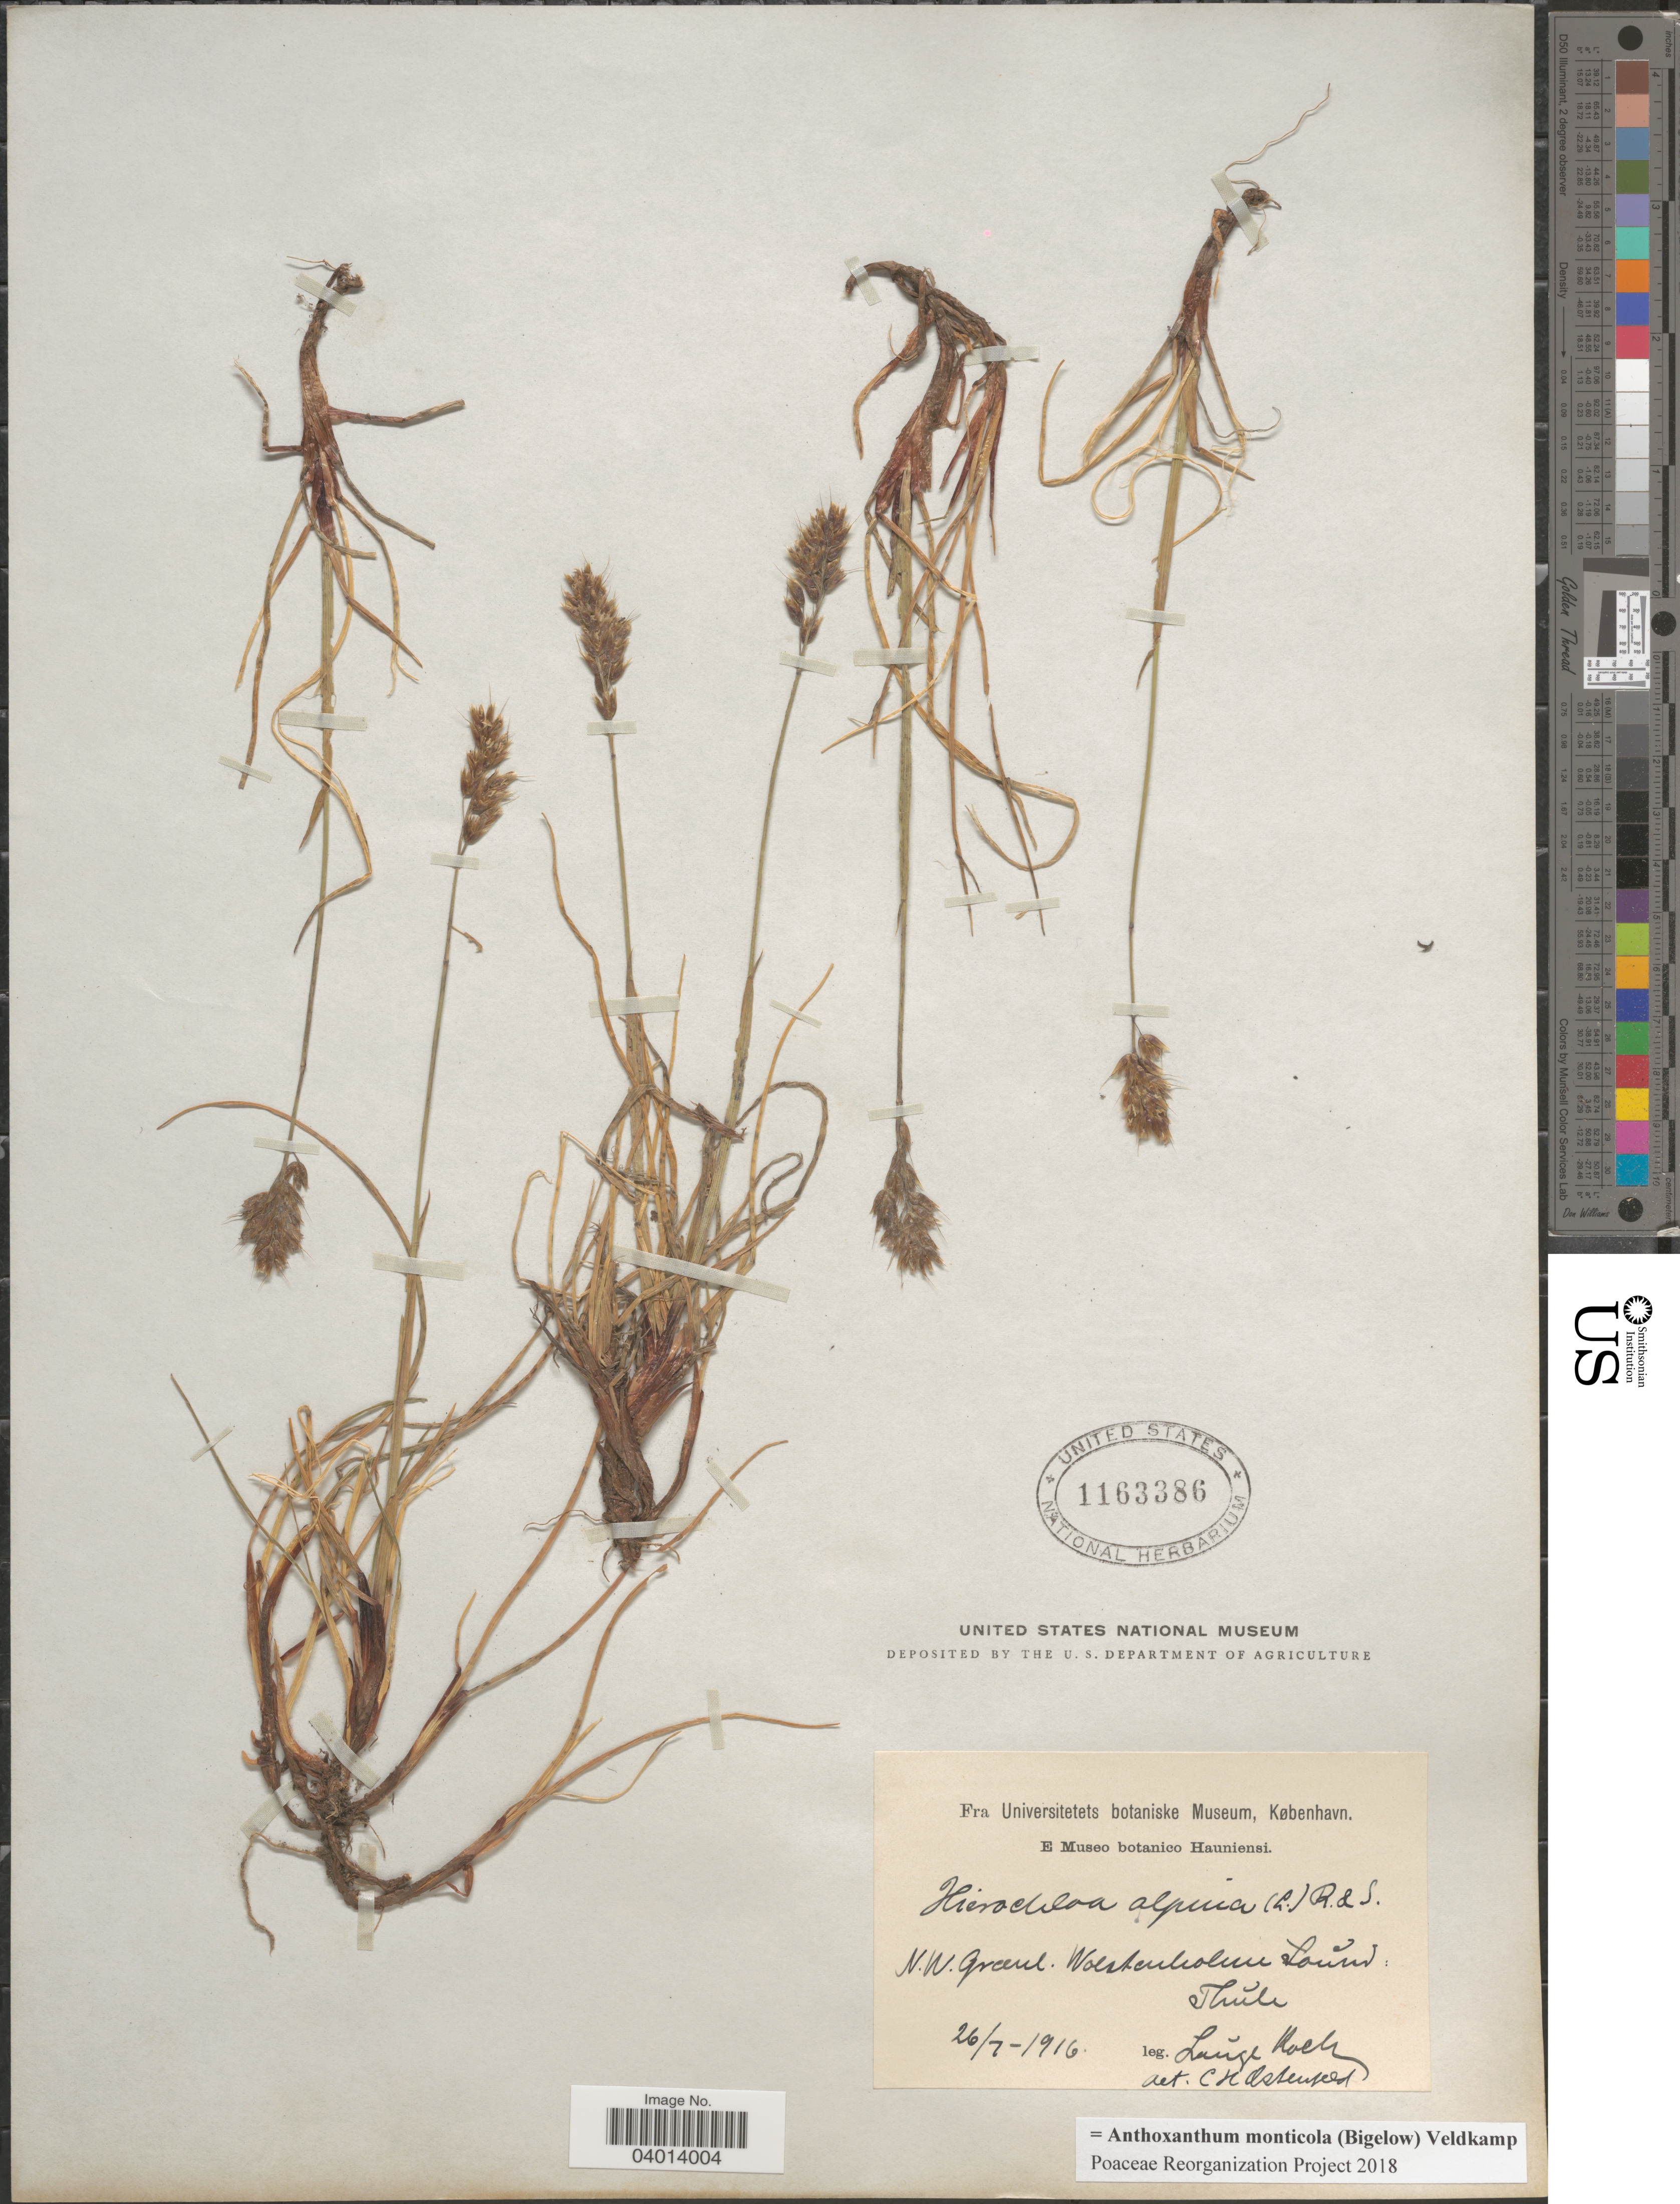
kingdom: Plantae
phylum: Tracheophyta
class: Liliopsida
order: Poales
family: Poaceae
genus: Anthoxanthum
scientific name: Anthoxanthum monticola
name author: (Bigelow) Veldkamp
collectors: L. Koch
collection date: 1916-07-26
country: Greenland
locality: N.W. Greenl. Wolstenholme Sound: Thŭle.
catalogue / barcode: US 1163386